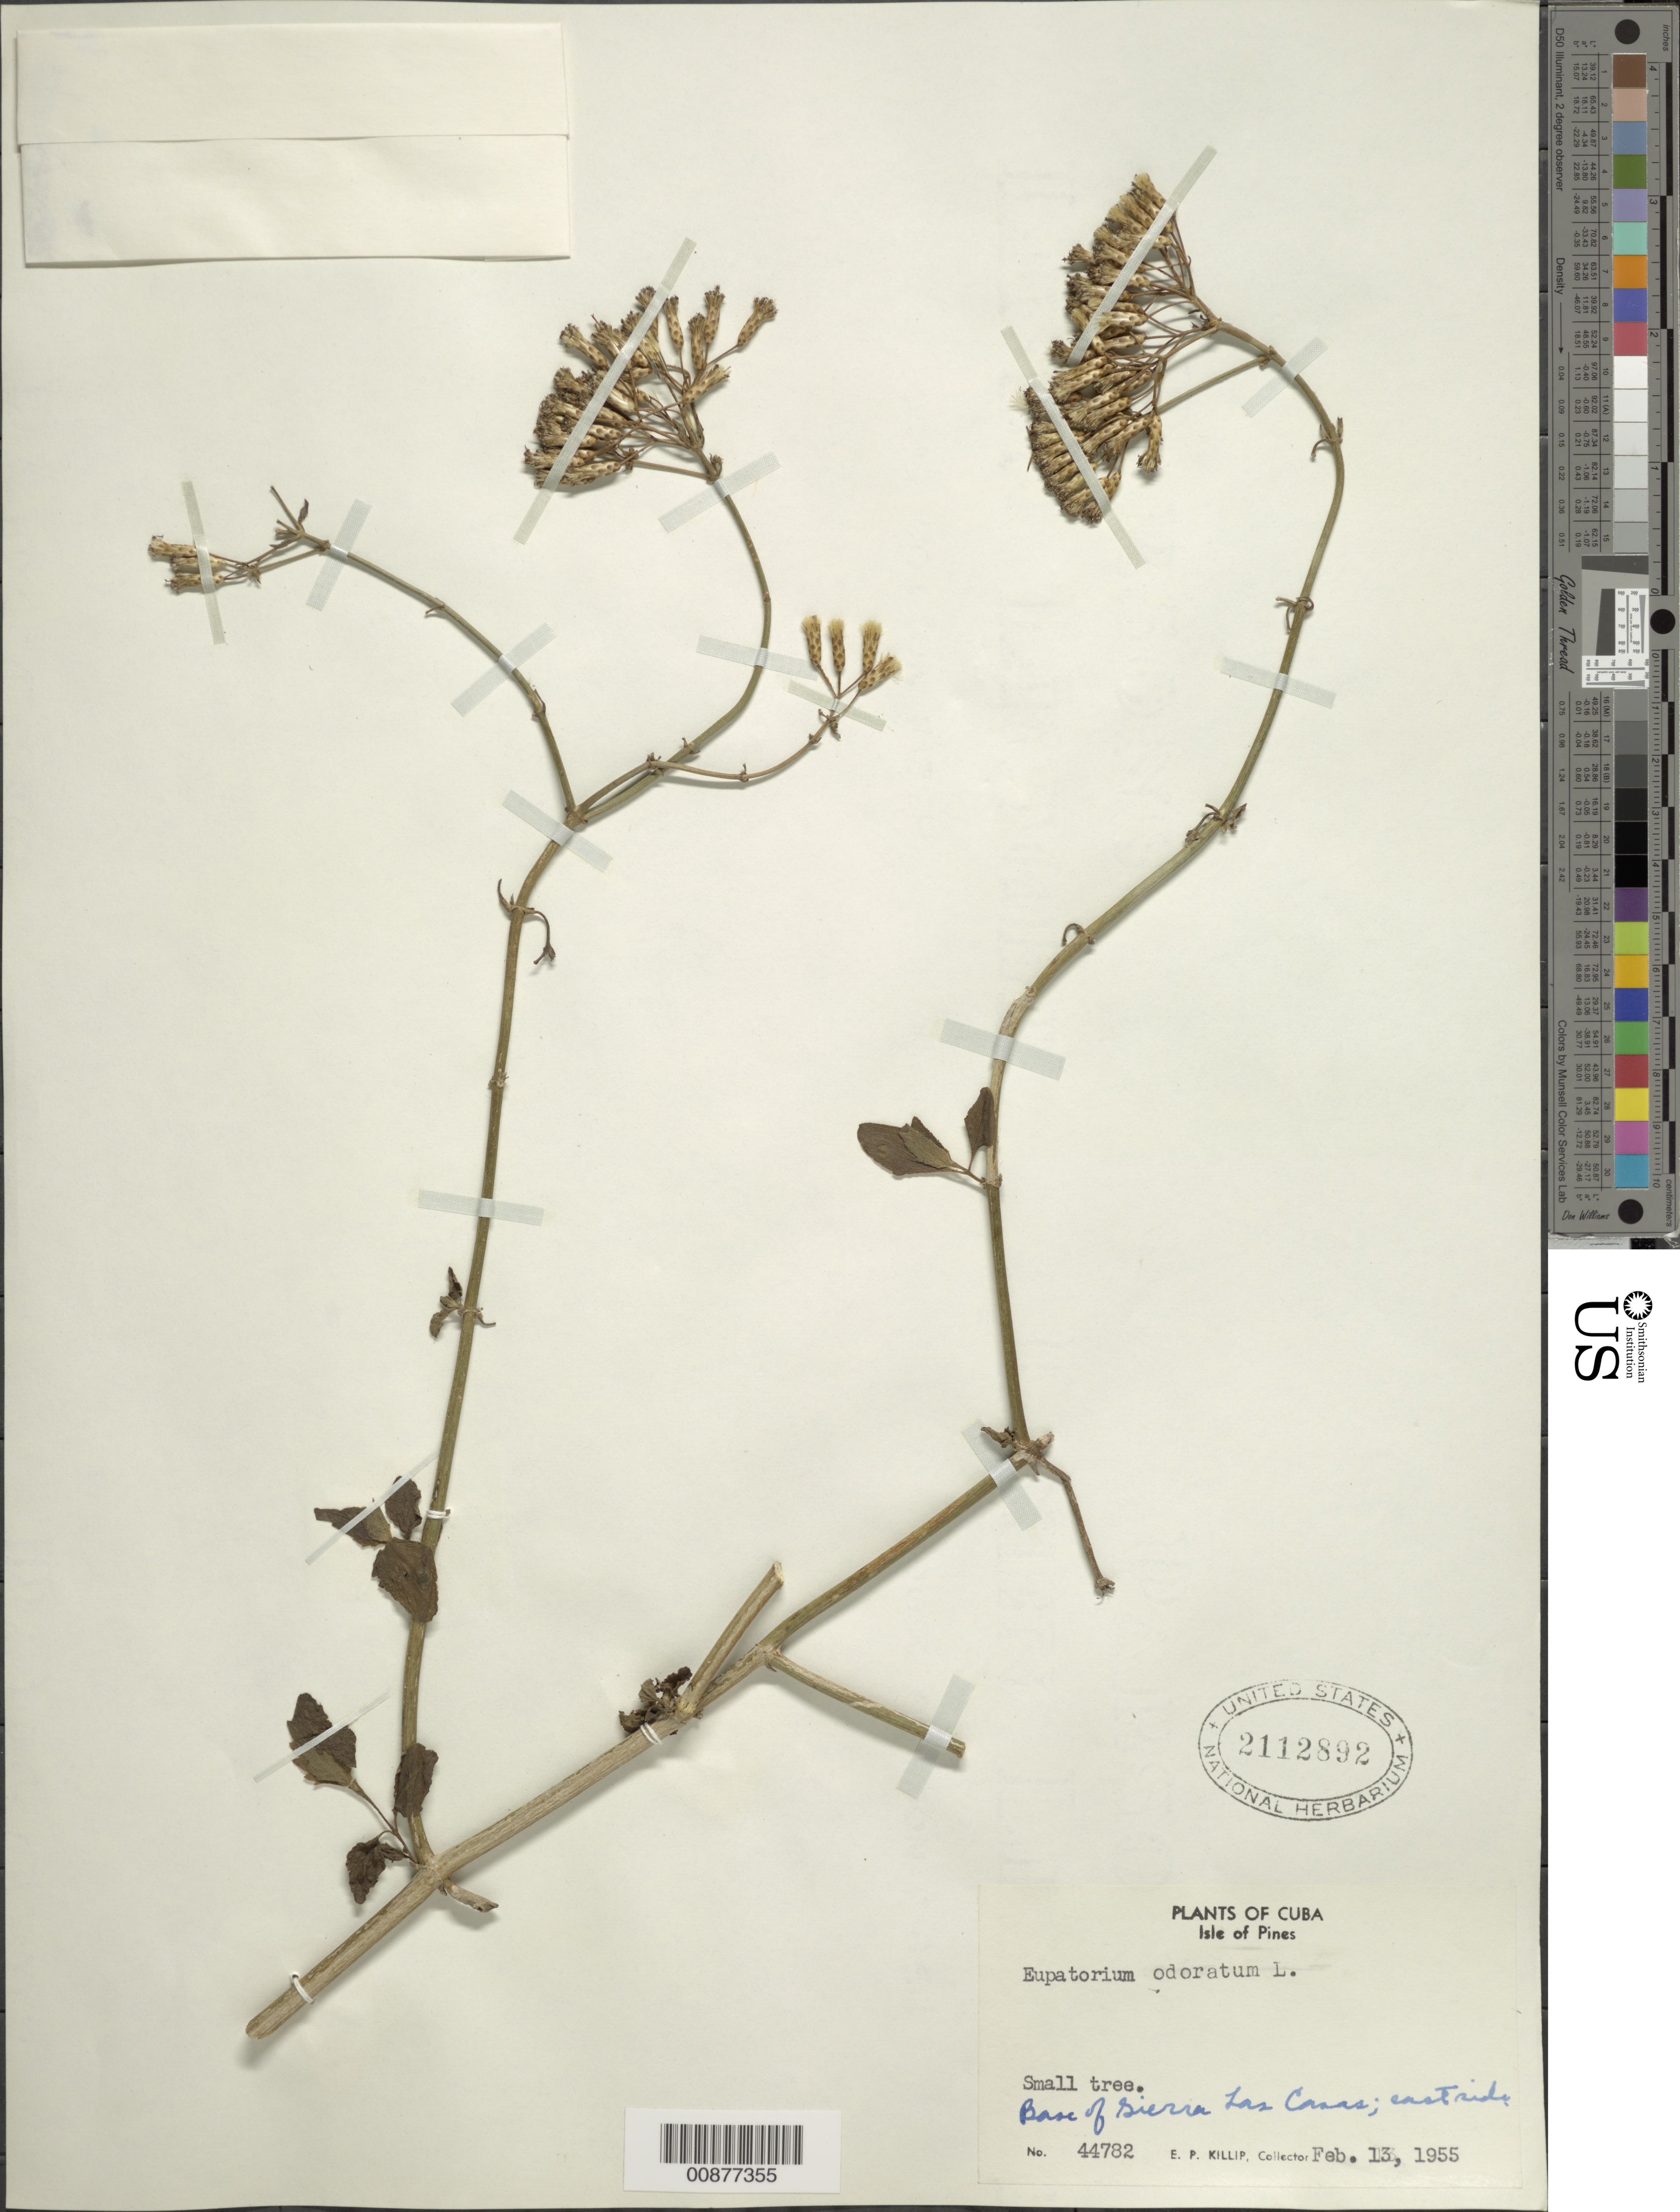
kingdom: Plantae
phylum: Tracheophyta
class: Magnoliopsida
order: Asterales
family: Asteraceae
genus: Chromolaena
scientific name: Chromolaena odorata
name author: (L.) R.M. King & H. Rob.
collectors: E. P. Killip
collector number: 44782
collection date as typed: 13 Feb 1955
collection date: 1955-02-13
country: Cuba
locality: Base of Sierra Las Casas, east side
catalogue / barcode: US 2112892